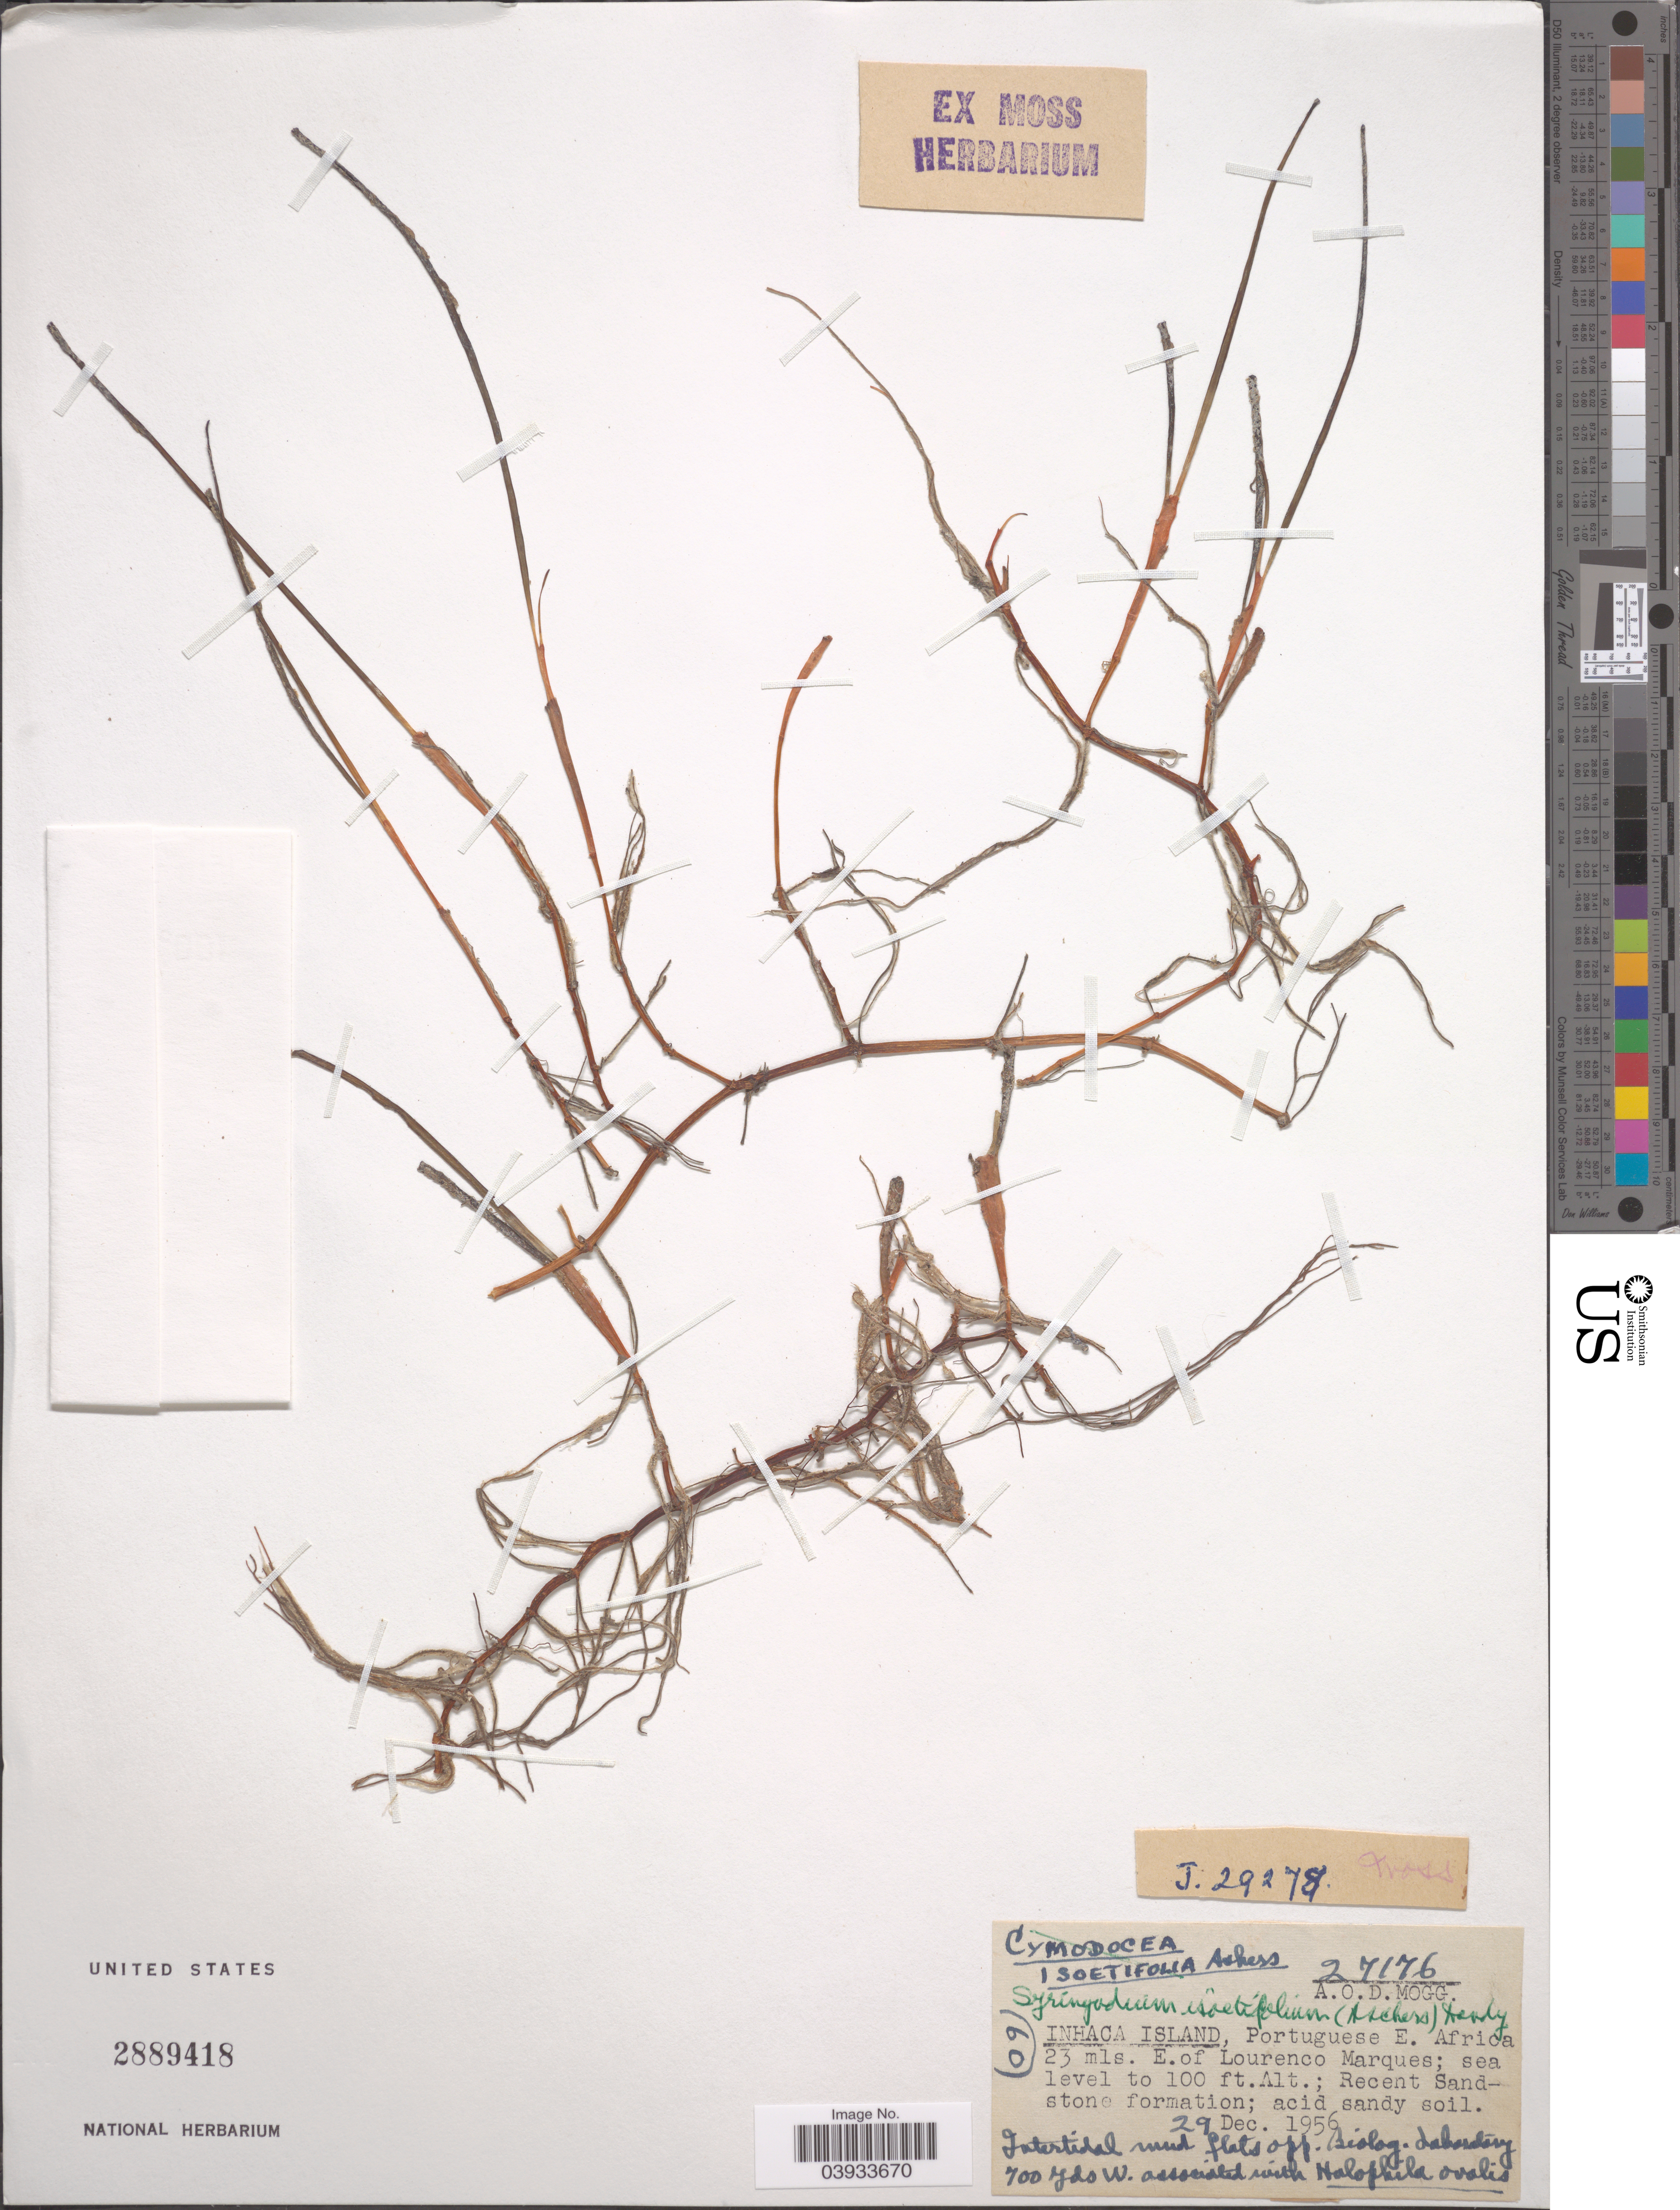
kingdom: Plantae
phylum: Tracheophyta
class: Liliopsida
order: Alismatales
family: Cymodoceaceae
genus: Syringodium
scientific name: Syringodium sp.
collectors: A. O. Mogg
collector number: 27176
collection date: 1956-12-29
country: Mozambique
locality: Inhaca Island, Portuguese E. Africa 23 mls. E. of Lourenco Marques.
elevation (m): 0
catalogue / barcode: US 2889418